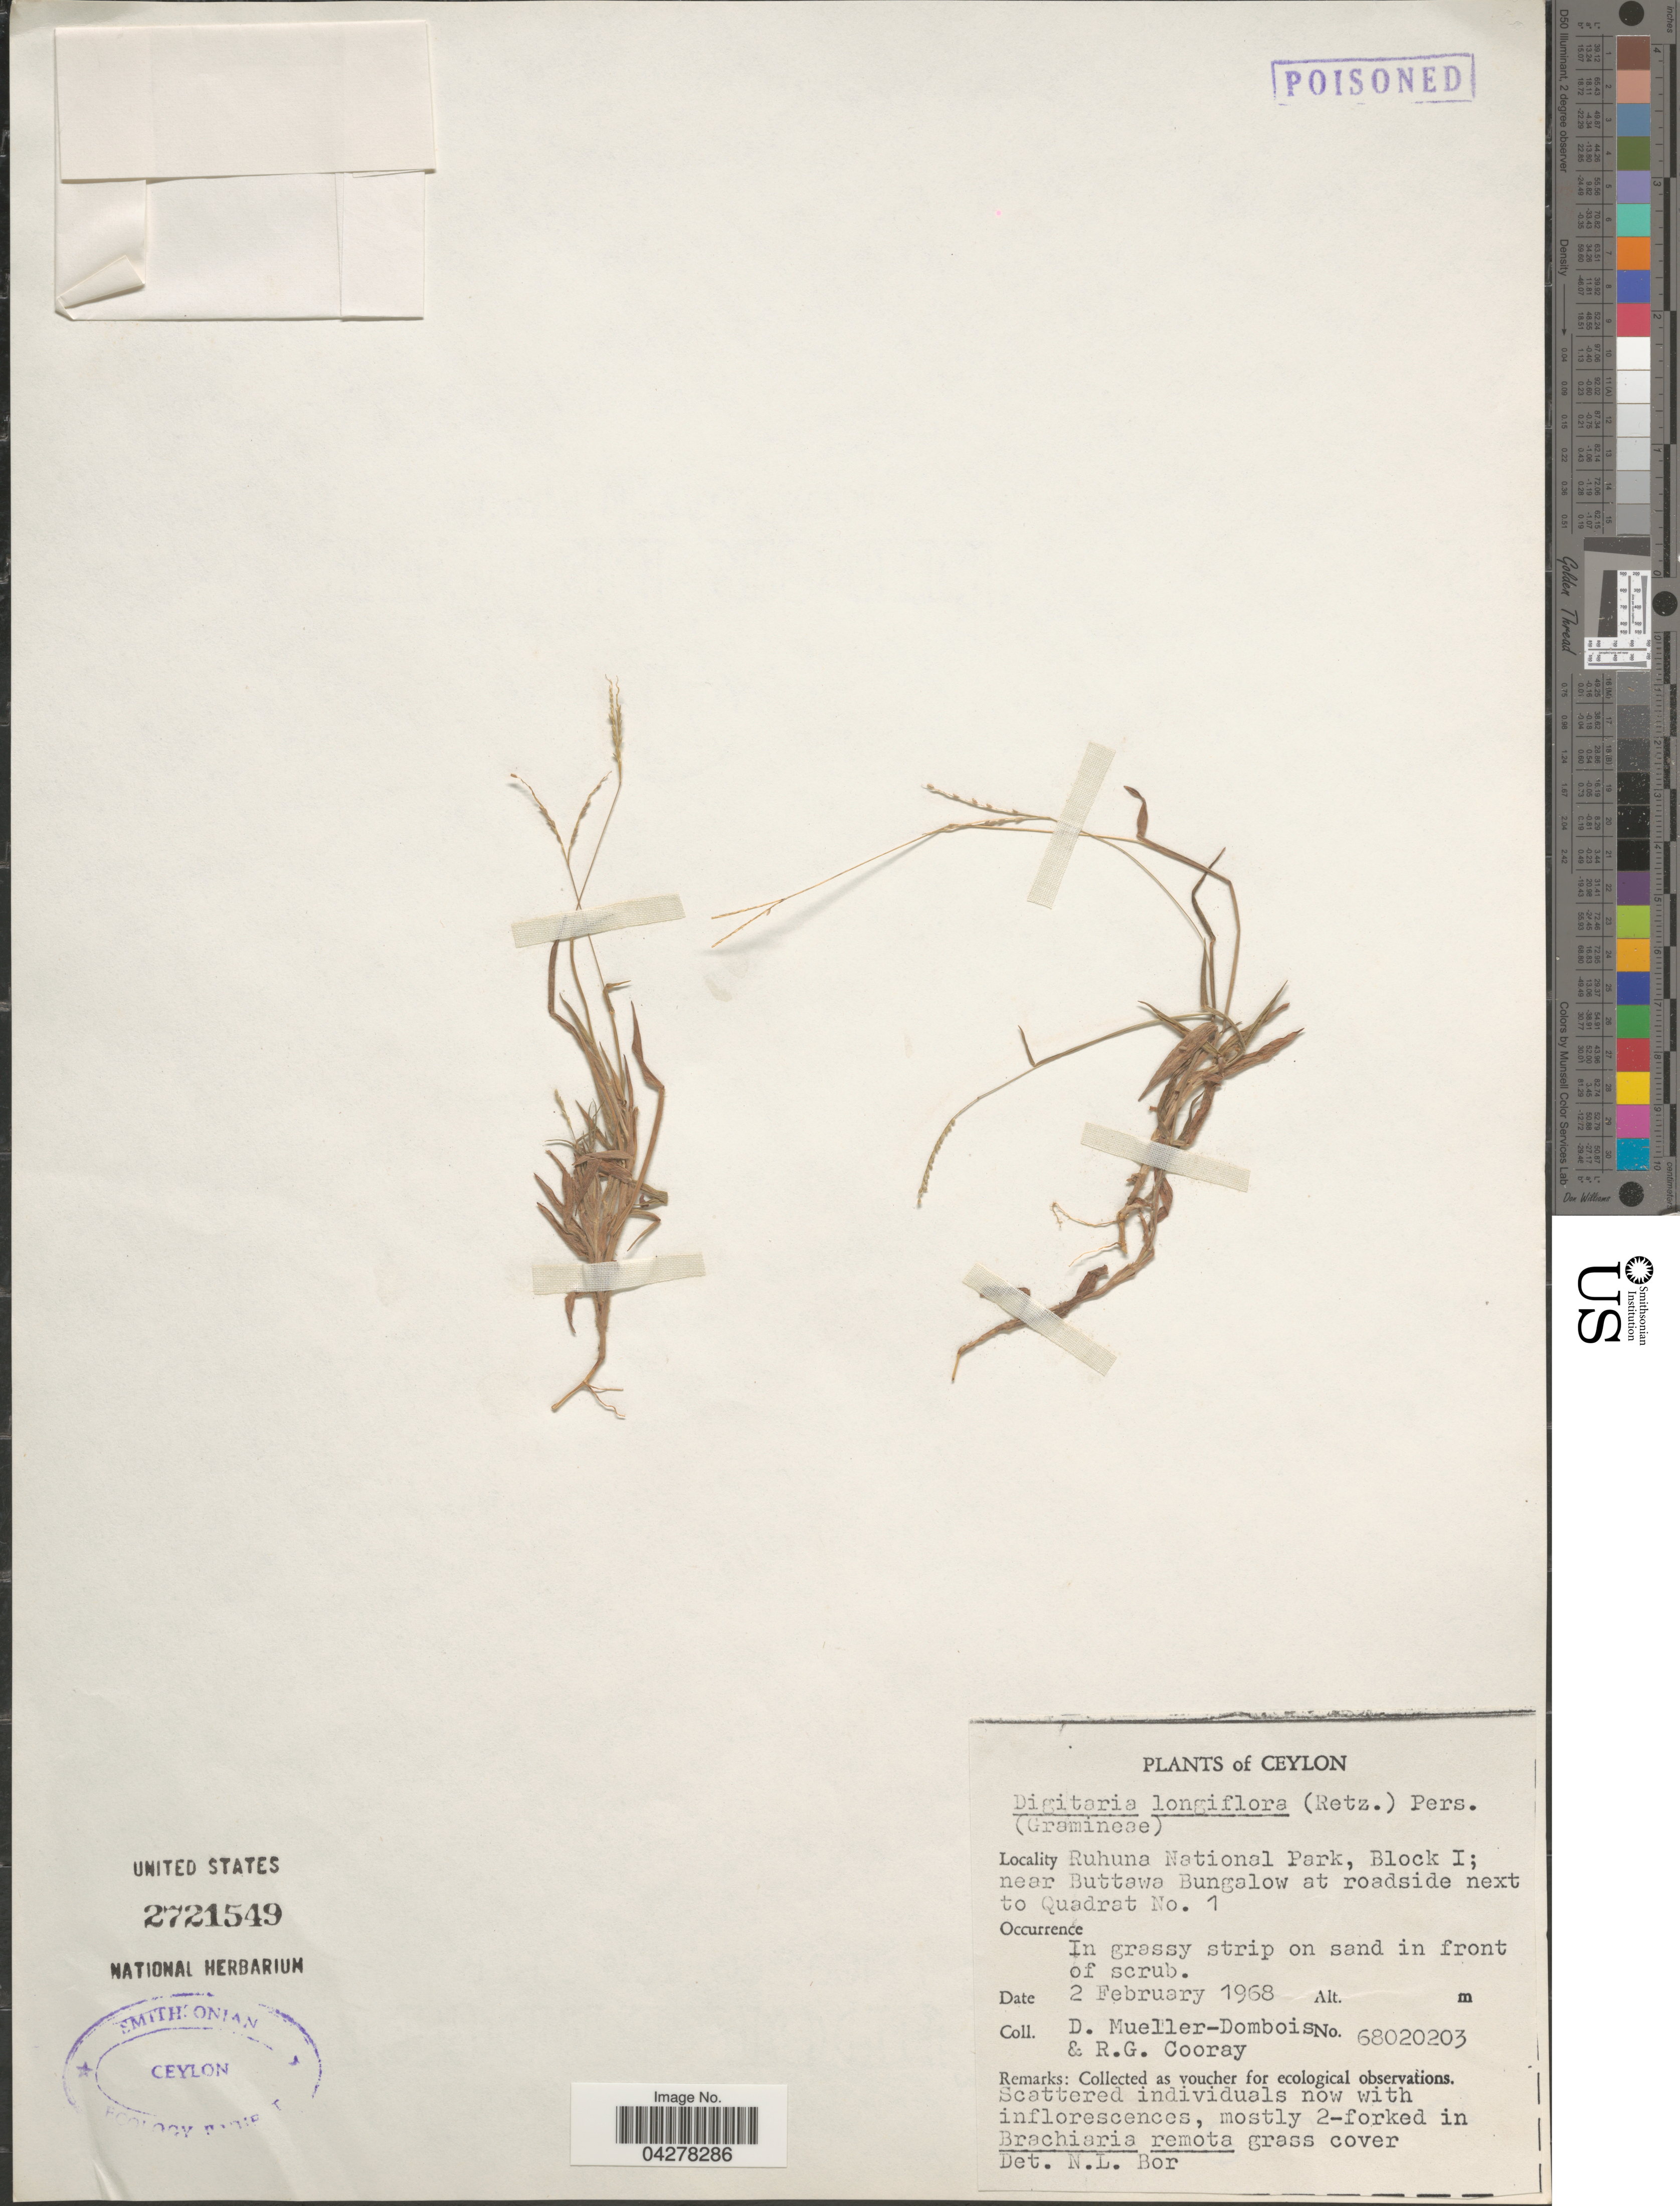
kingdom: Plantae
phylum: Tracheophyta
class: Liliopsida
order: Poales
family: Poaceae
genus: Digitaria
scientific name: Digitaria longiflora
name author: (Retz.) Pers.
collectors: D. Mueller-Dombois & R. Cooray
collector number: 68020203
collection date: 1968-02-02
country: Sri Lanka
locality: Ceylon. Ruhuna National Park, Block I; near Buttawa Bungalow at roadside next to Quadrat No. 1. In grassy strip on sand in front of scrub.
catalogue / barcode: US 2721549